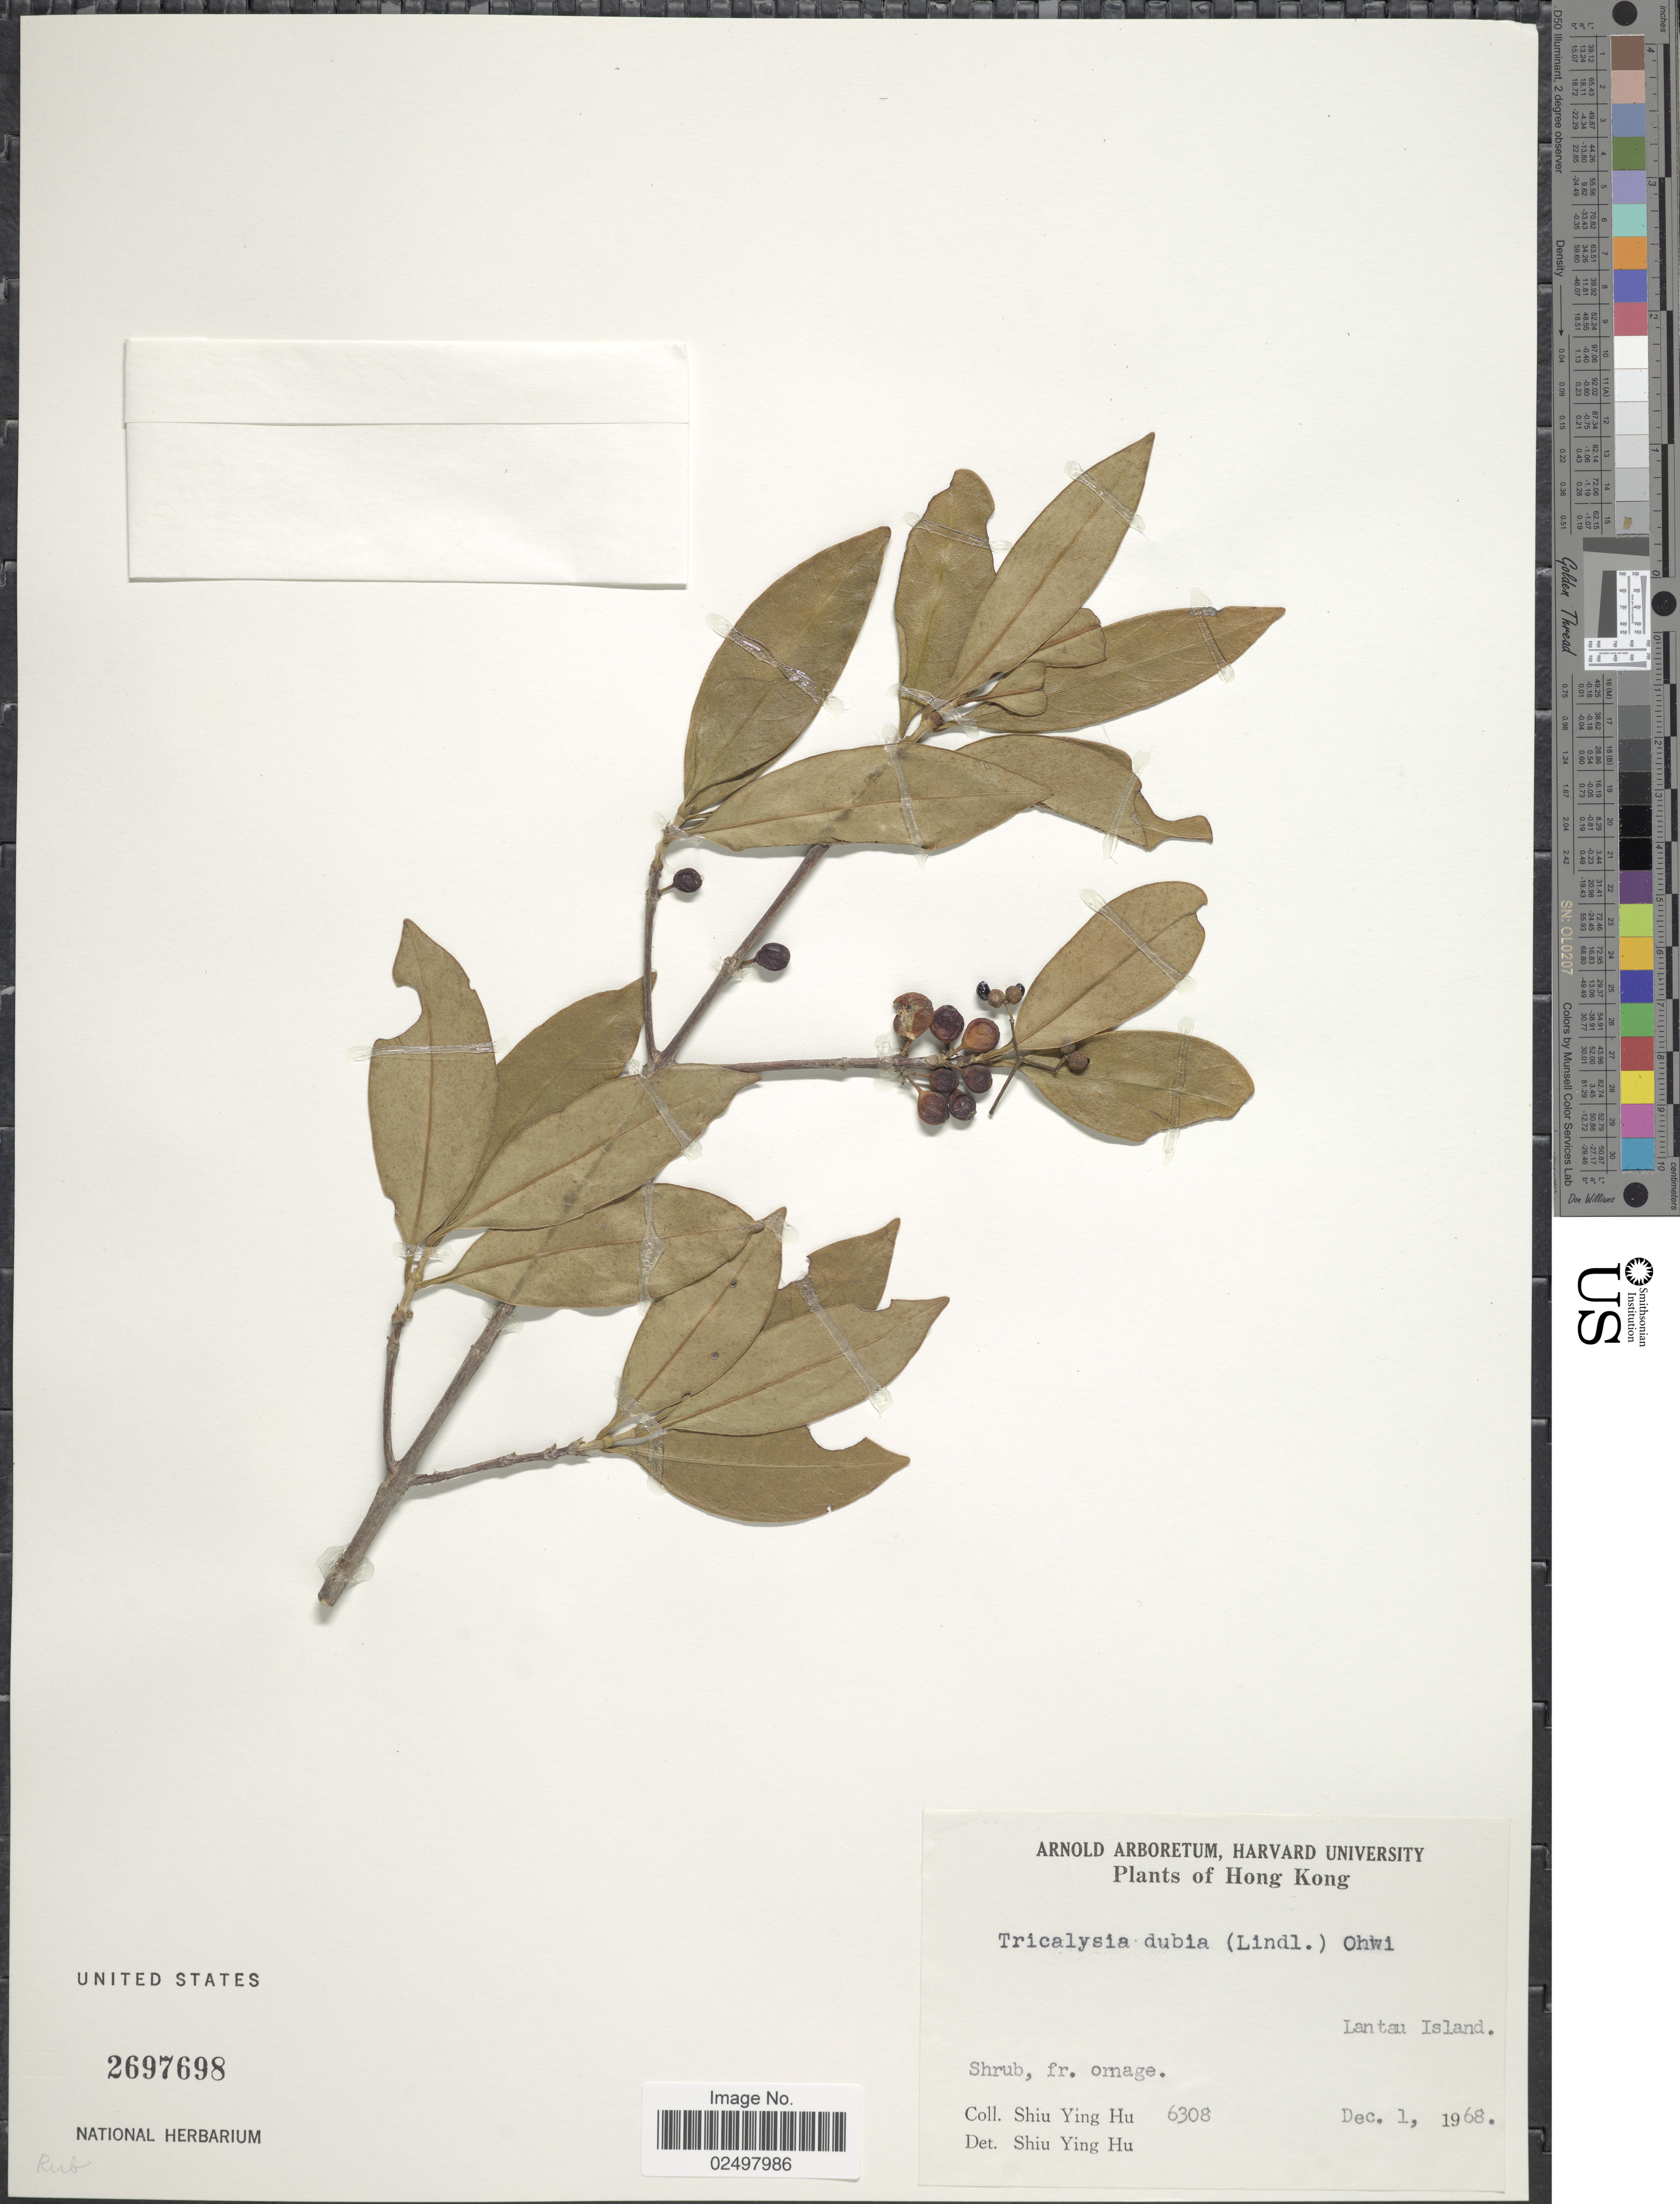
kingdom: Plantae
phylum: Tracheophyta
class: Magnoliopsida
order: Gentianales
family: Rubiaceae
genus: Tricalysia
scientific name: Tricalysia dubia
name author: (Lindl.) Ohwi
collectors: S. Y. Hu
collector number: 6308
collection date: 1968-12-01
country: China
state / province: Hong Kong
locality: Lantau Island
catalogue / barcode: US 2697698